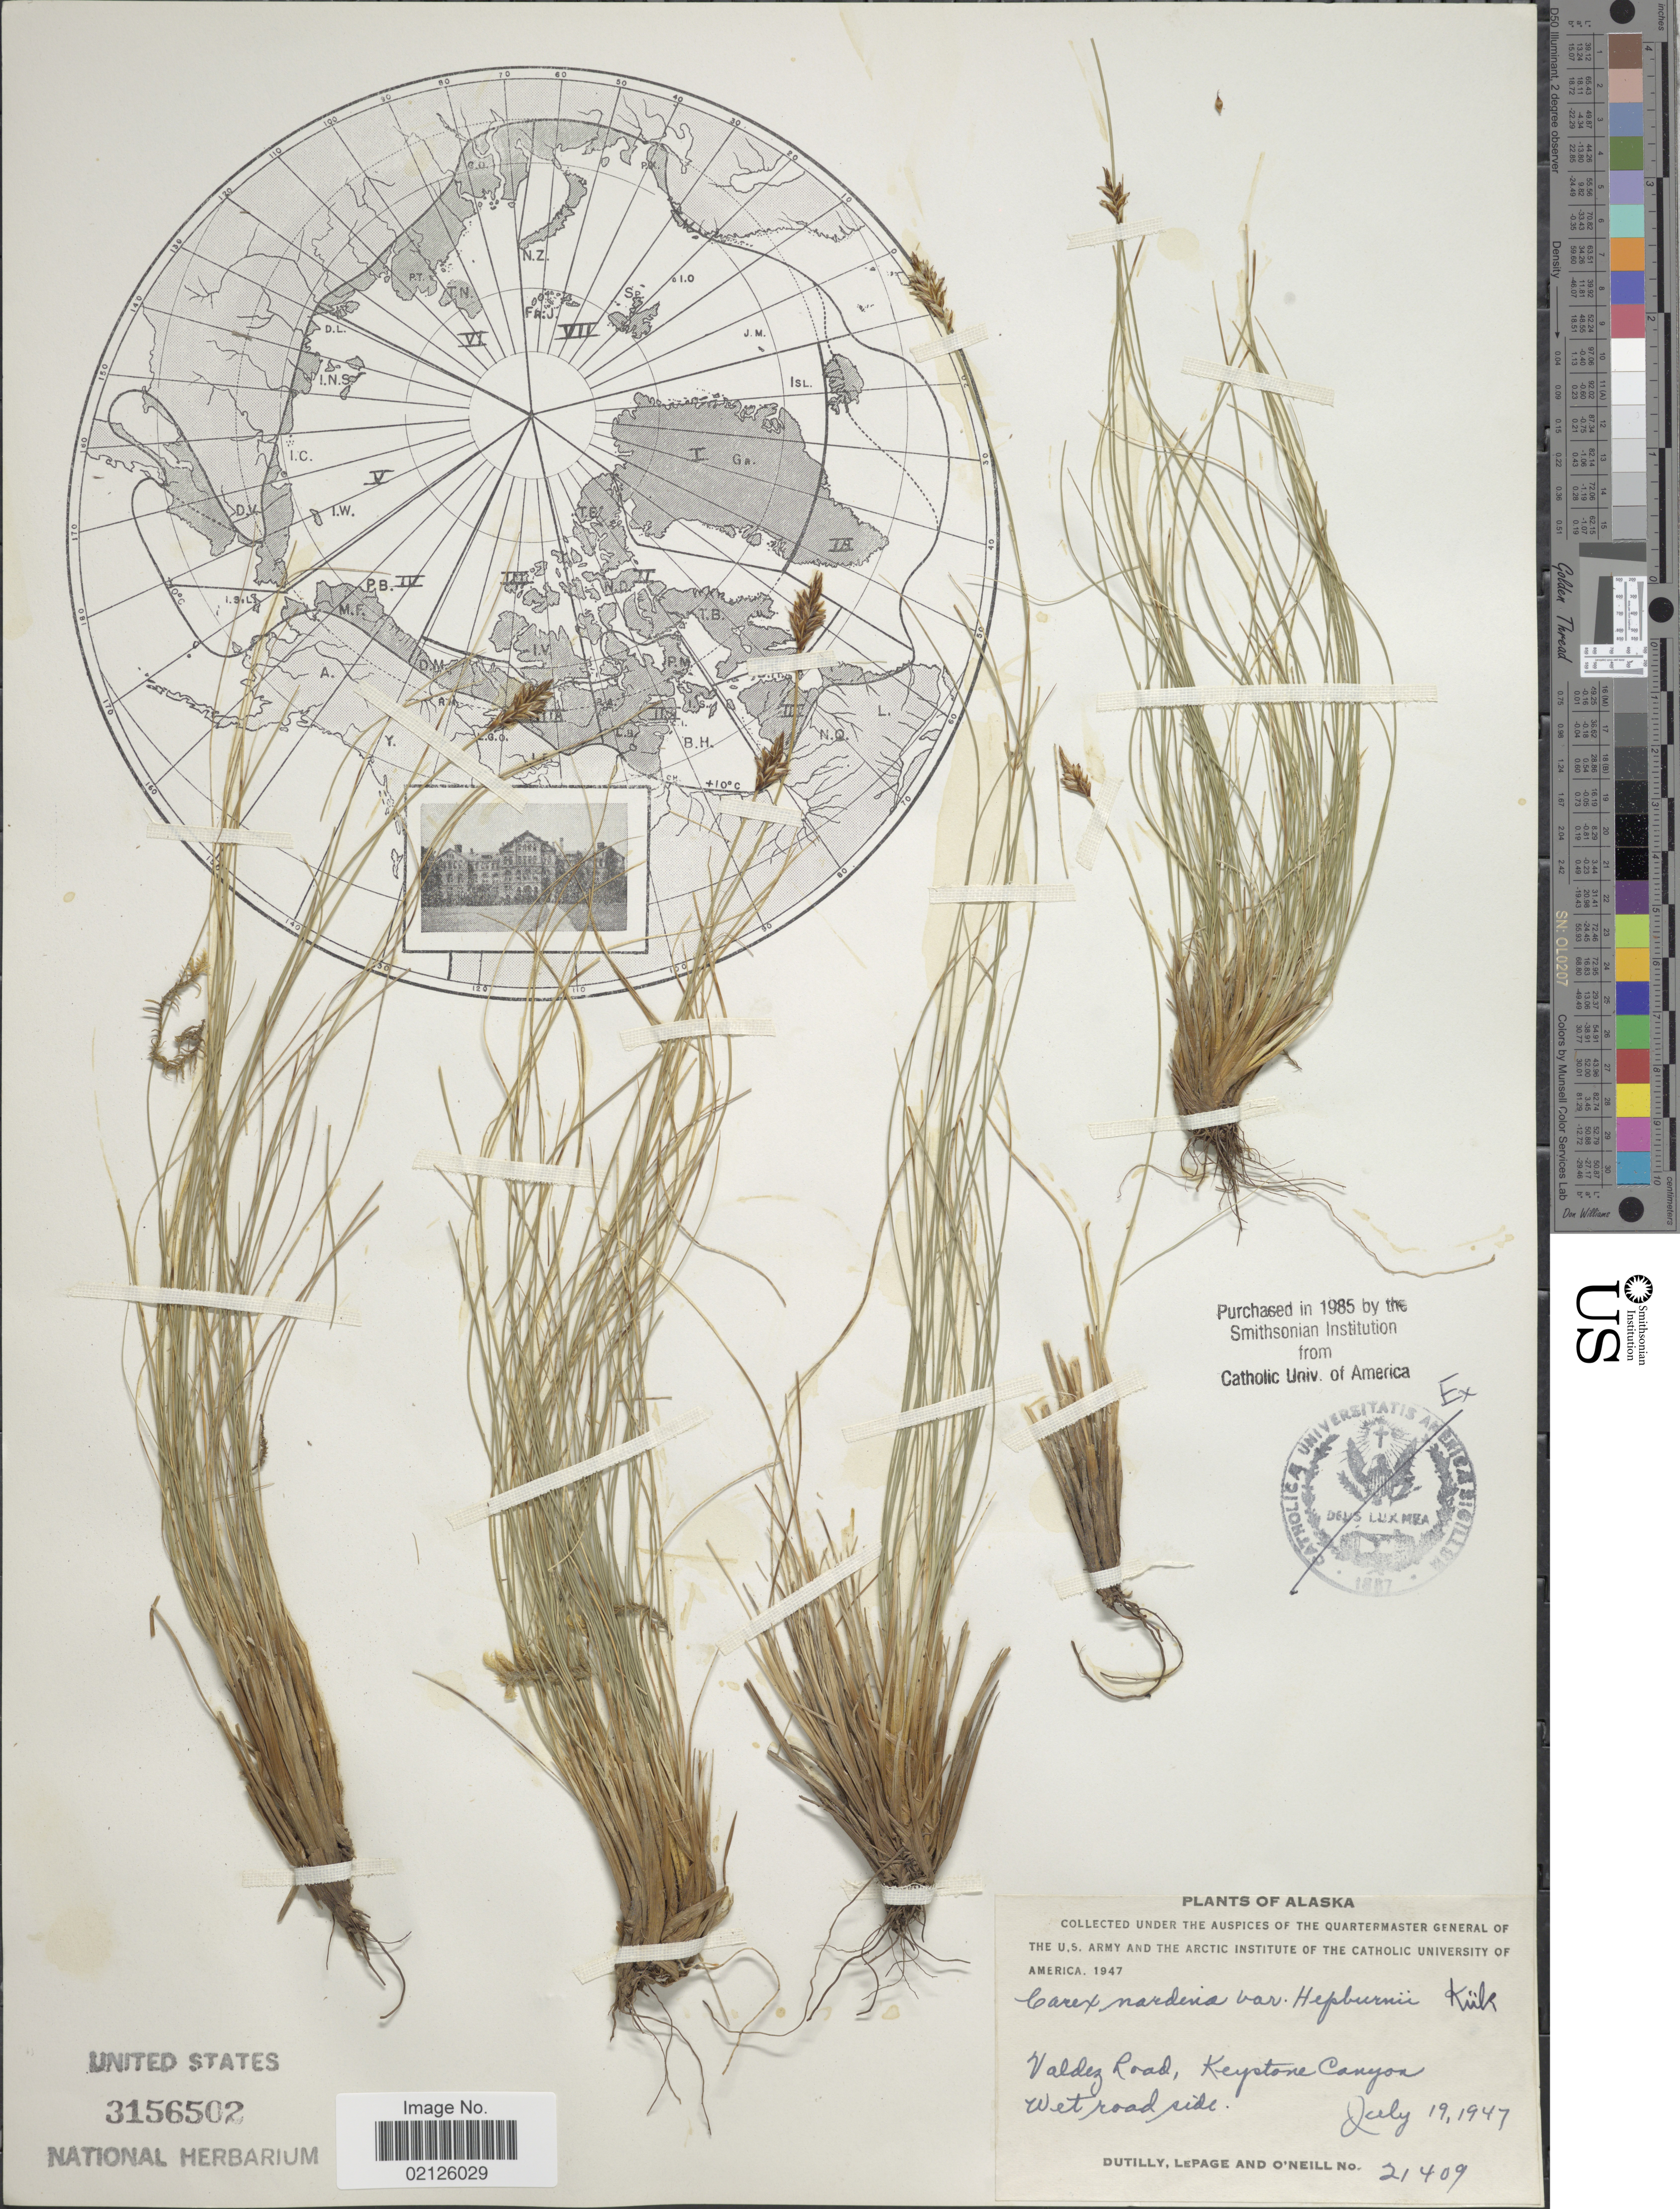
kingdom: Plantae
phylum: Tracheophyta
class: Liliopsida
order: Poales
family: Cyperaceae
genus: Carex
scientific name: Carex nardina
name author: (Hornem.) Fr.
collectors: -. Dutilly, -. LePage & O' Neill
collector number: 21409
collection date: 1947-07-19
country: United States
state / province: Alaska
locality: Valdez Road, Keystone Canyon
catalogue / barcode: US 3156502